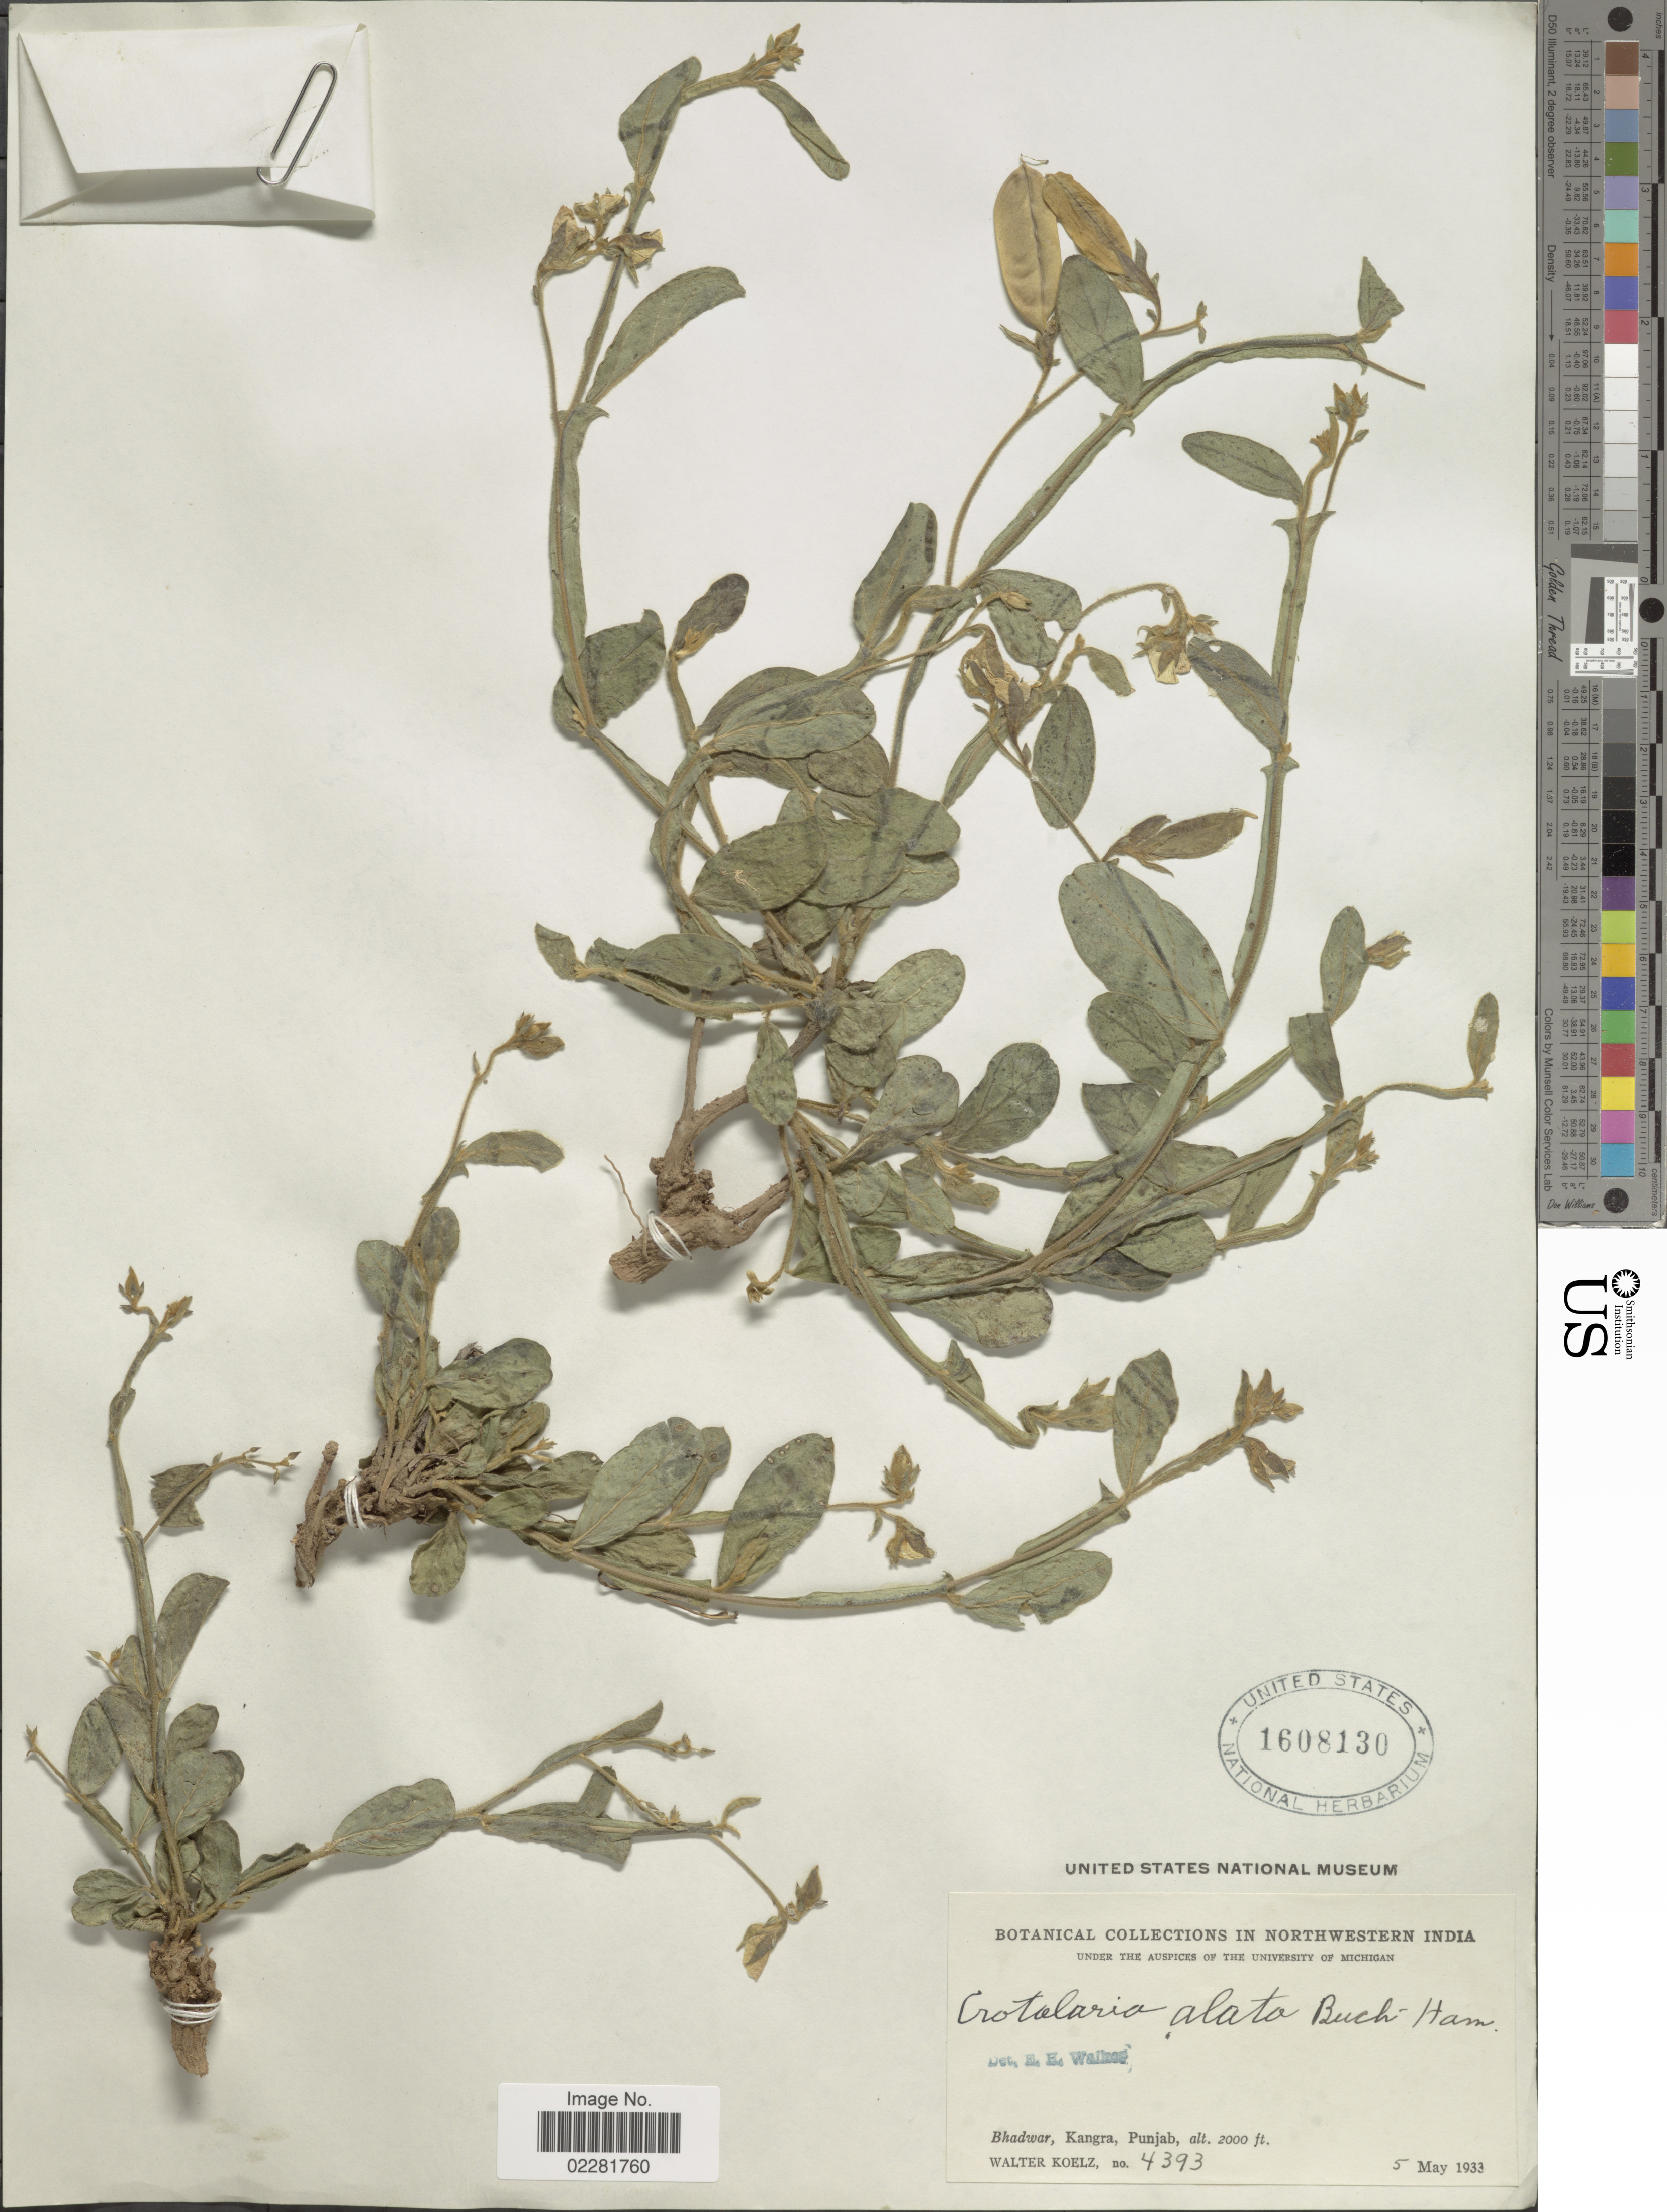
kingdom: Plantae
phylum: Tracheophyta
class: Magnoliopsida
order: Fabales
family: Fabaceae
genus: Crotalaria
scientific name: Crotalaria alata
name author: Buch.-Ham. ex D. Don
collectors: W. N. Koelz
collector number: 4393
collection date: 1933-05-05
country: India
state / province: Himachal Pradesh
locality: Northwestern India, Bhadwar, Kangra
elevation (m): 610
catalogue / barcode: US 1608130